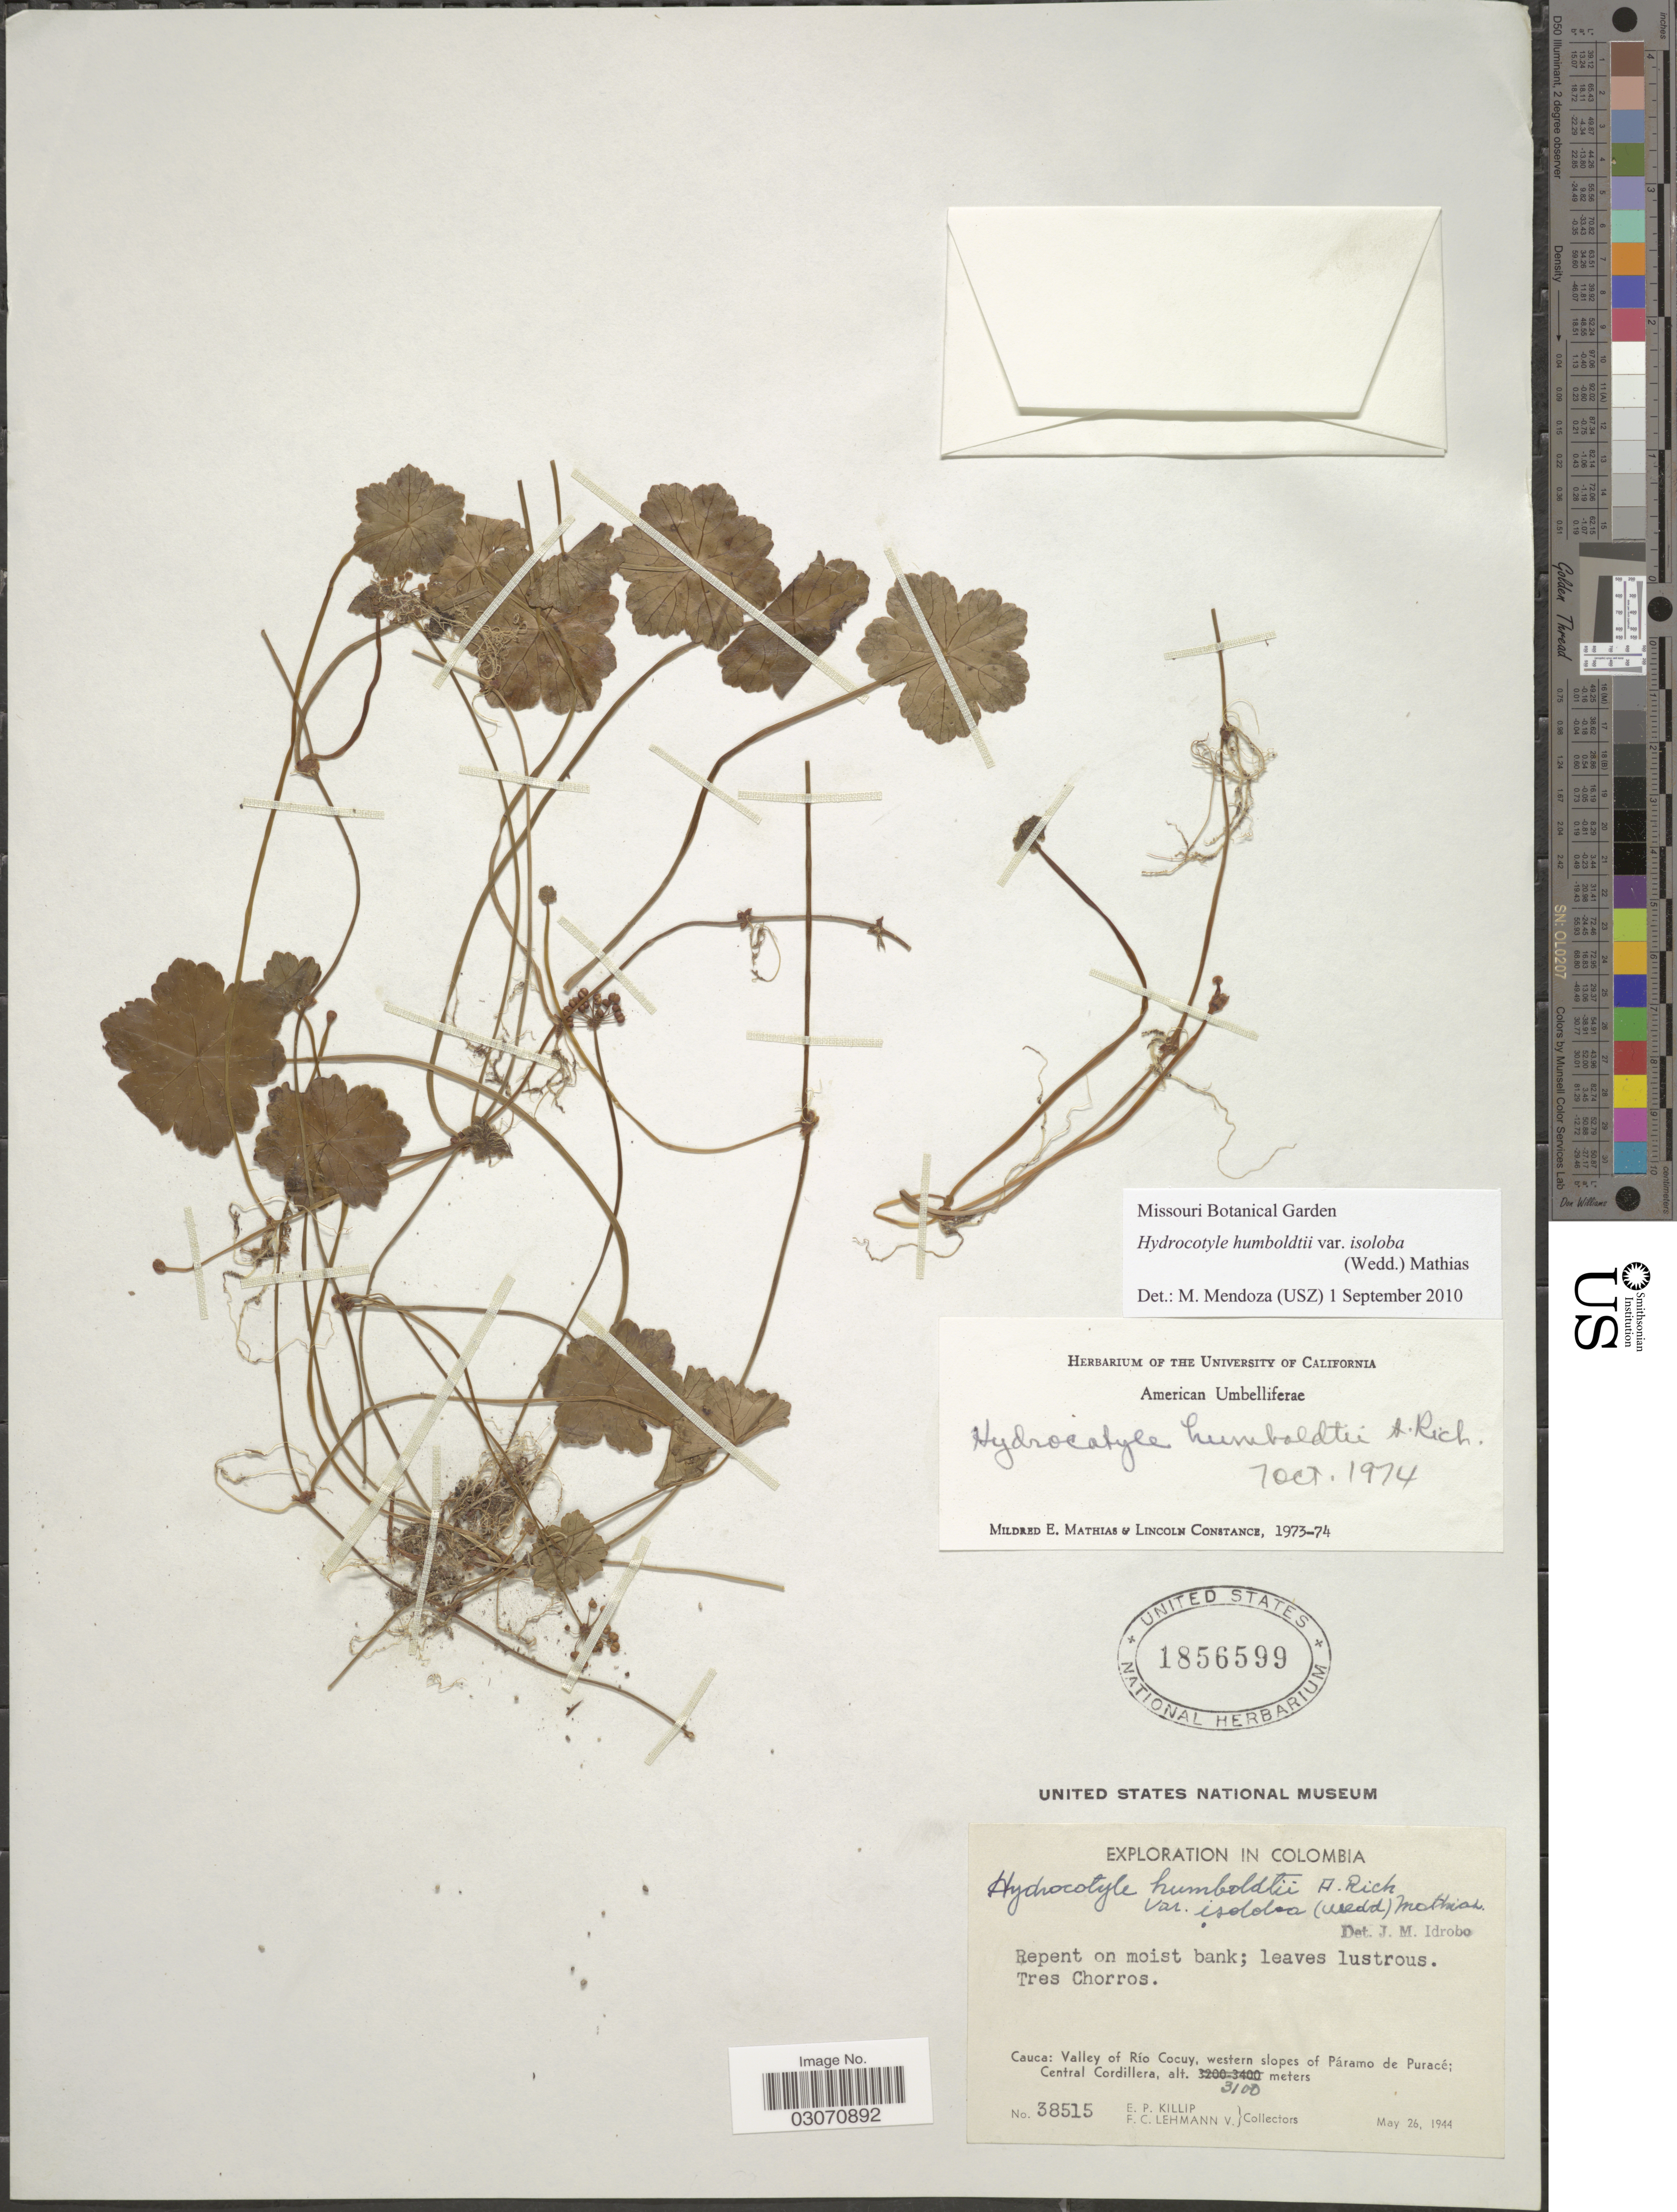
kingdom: Plantae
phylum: Tracheophyta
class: Magnoliopsida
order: Apiales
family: Araliaceae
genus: Hydrocotyle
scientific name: Hydrocotyle humboldtii var. isoloba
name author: Mathias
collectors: E. P. Killip & F. Lehmann v.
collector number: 38515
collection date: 1944-05-26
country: Colombia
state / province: Cauca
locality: Tres Chorros. Valley of Río Cocuy, western slopes of Páramo de Puracé; Central Cordillera.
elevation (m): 3100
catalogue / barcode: US 1856599